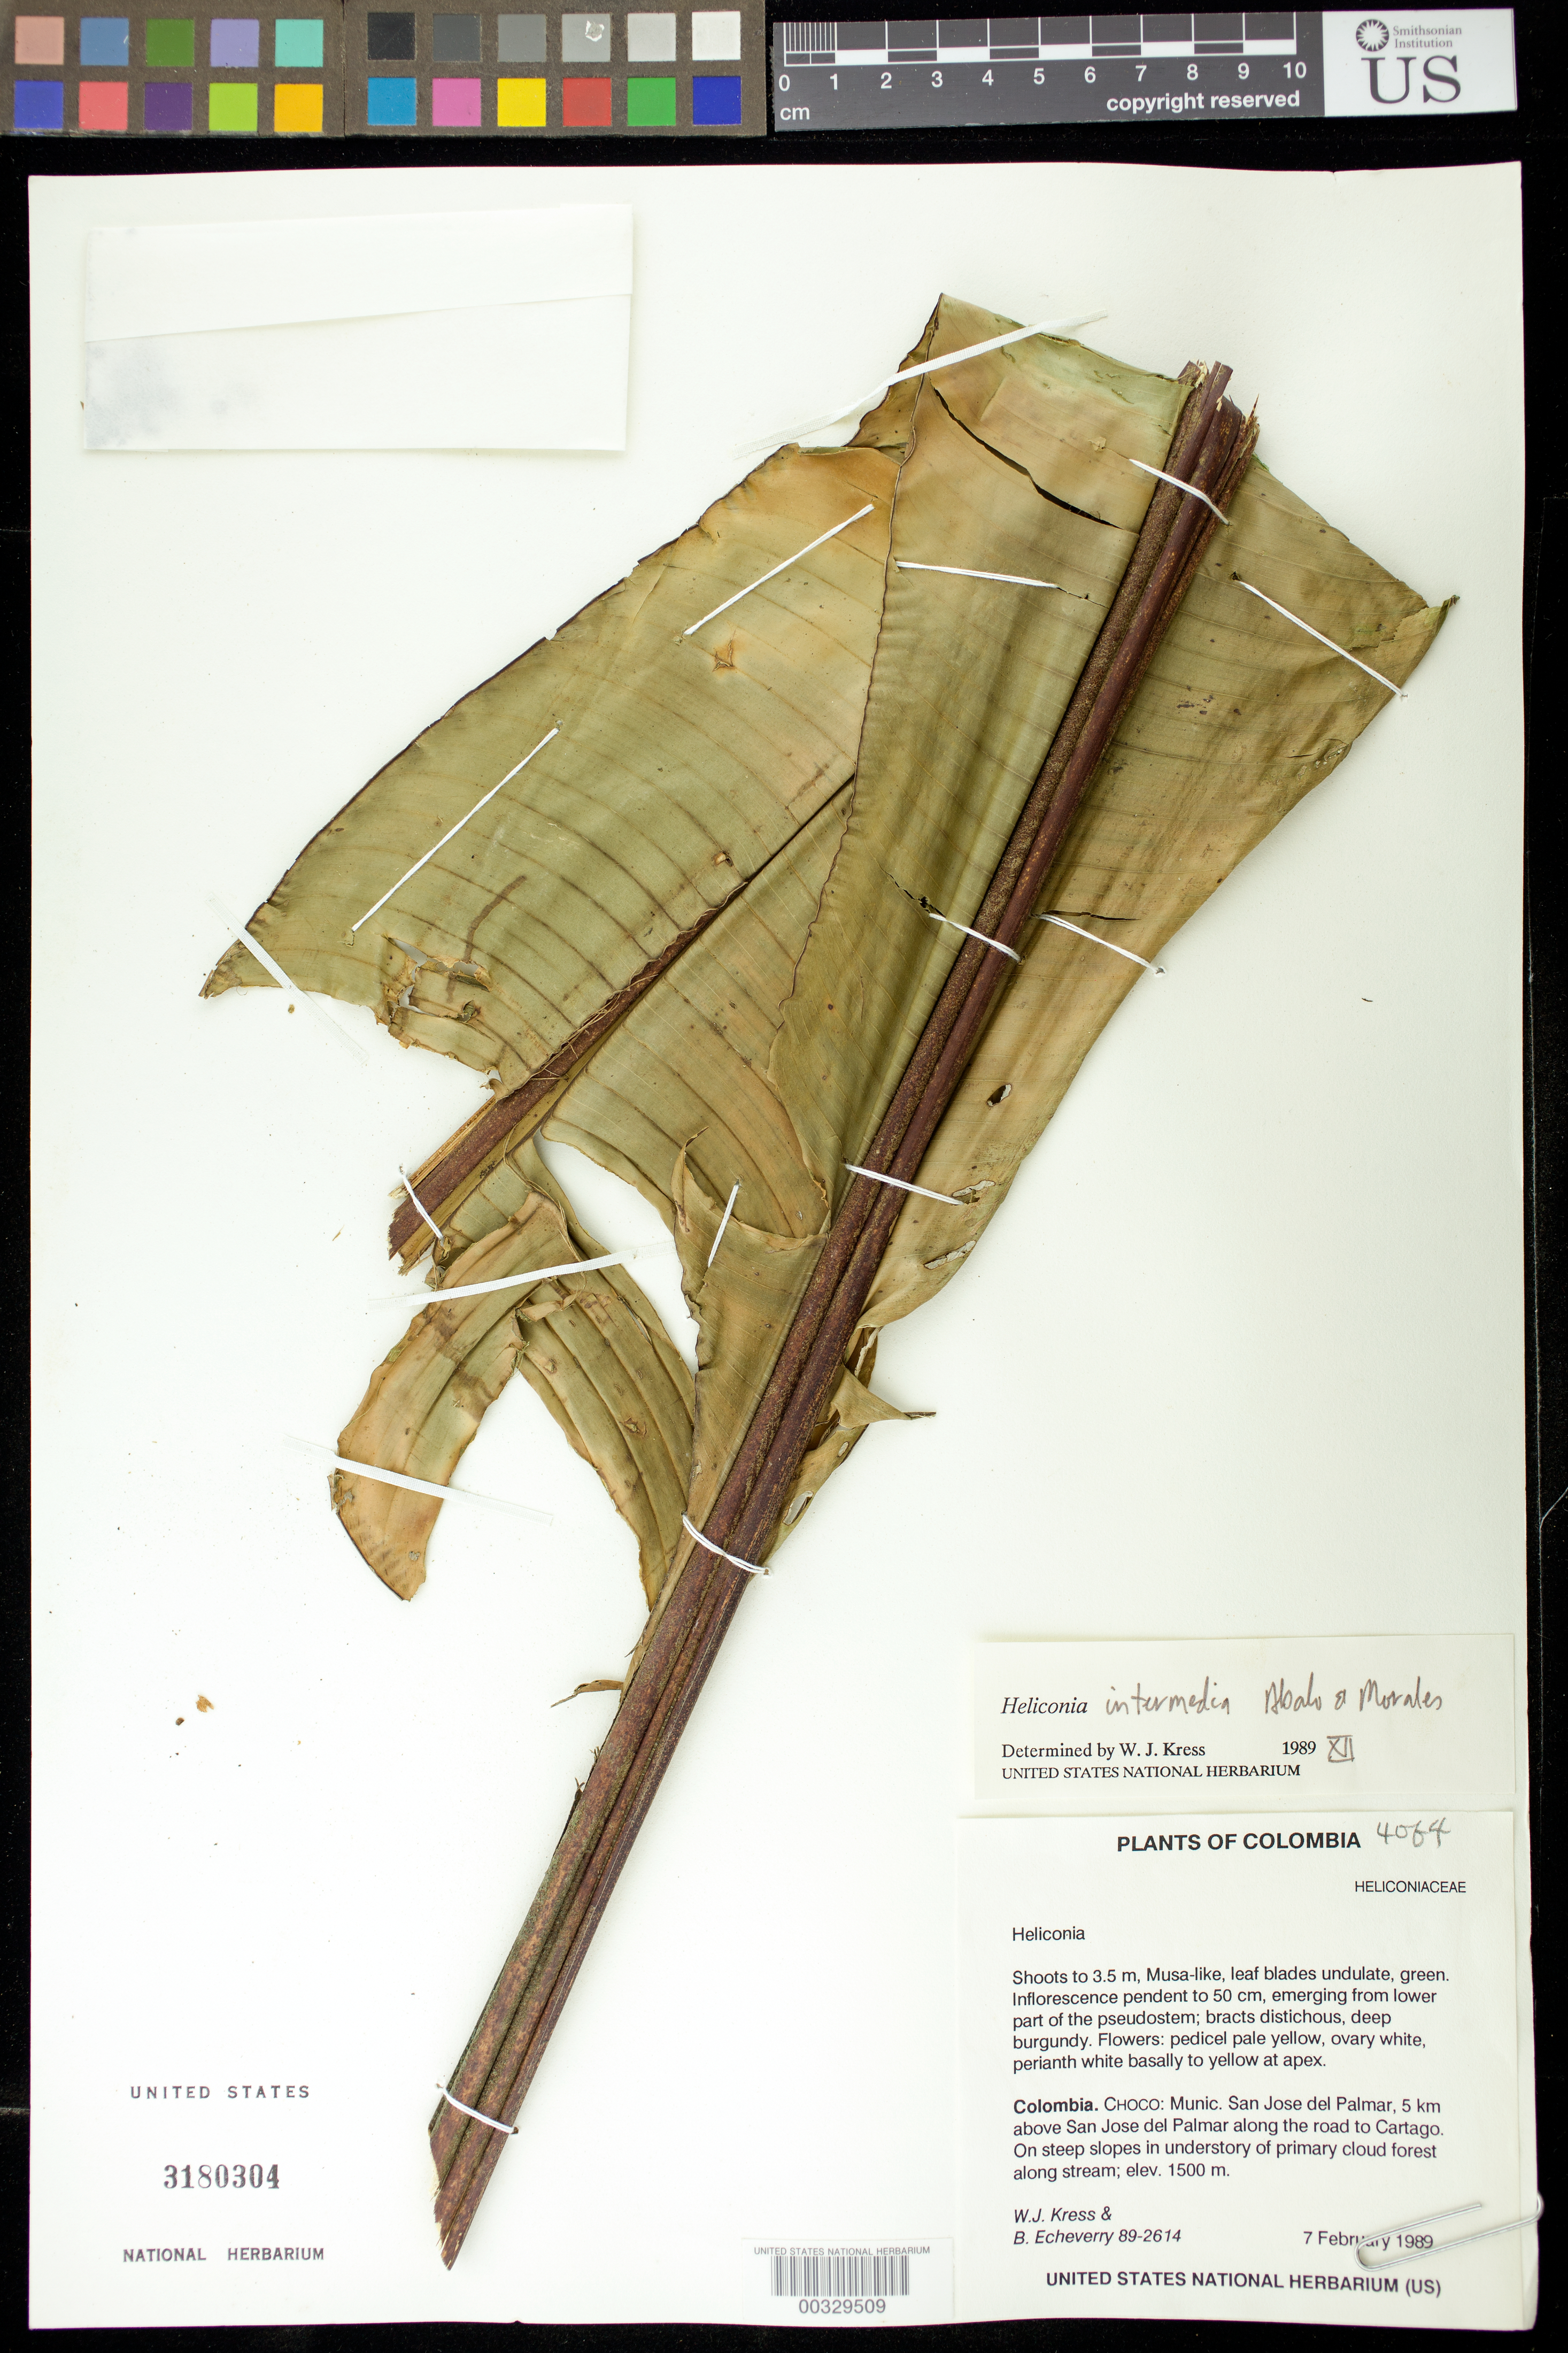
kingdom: Plantae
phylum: Tracheophyta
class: Liliopsida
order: Zingiberales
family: Heliconiaceae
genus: Heliconia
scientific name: Heliconia intermedia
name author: Abalo & G. Morales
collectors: W. J. Kress & B. Echeverry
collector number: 89-2614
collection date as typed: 07 Feb 1989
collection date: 1989-02-07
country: Colombia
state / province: Chocó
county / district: San José Del Palmar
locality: Mun of San Jose del Palmar, 5 km above San Jose del Palmar along road to Cartago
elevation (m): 1500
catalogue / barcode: US 3180304